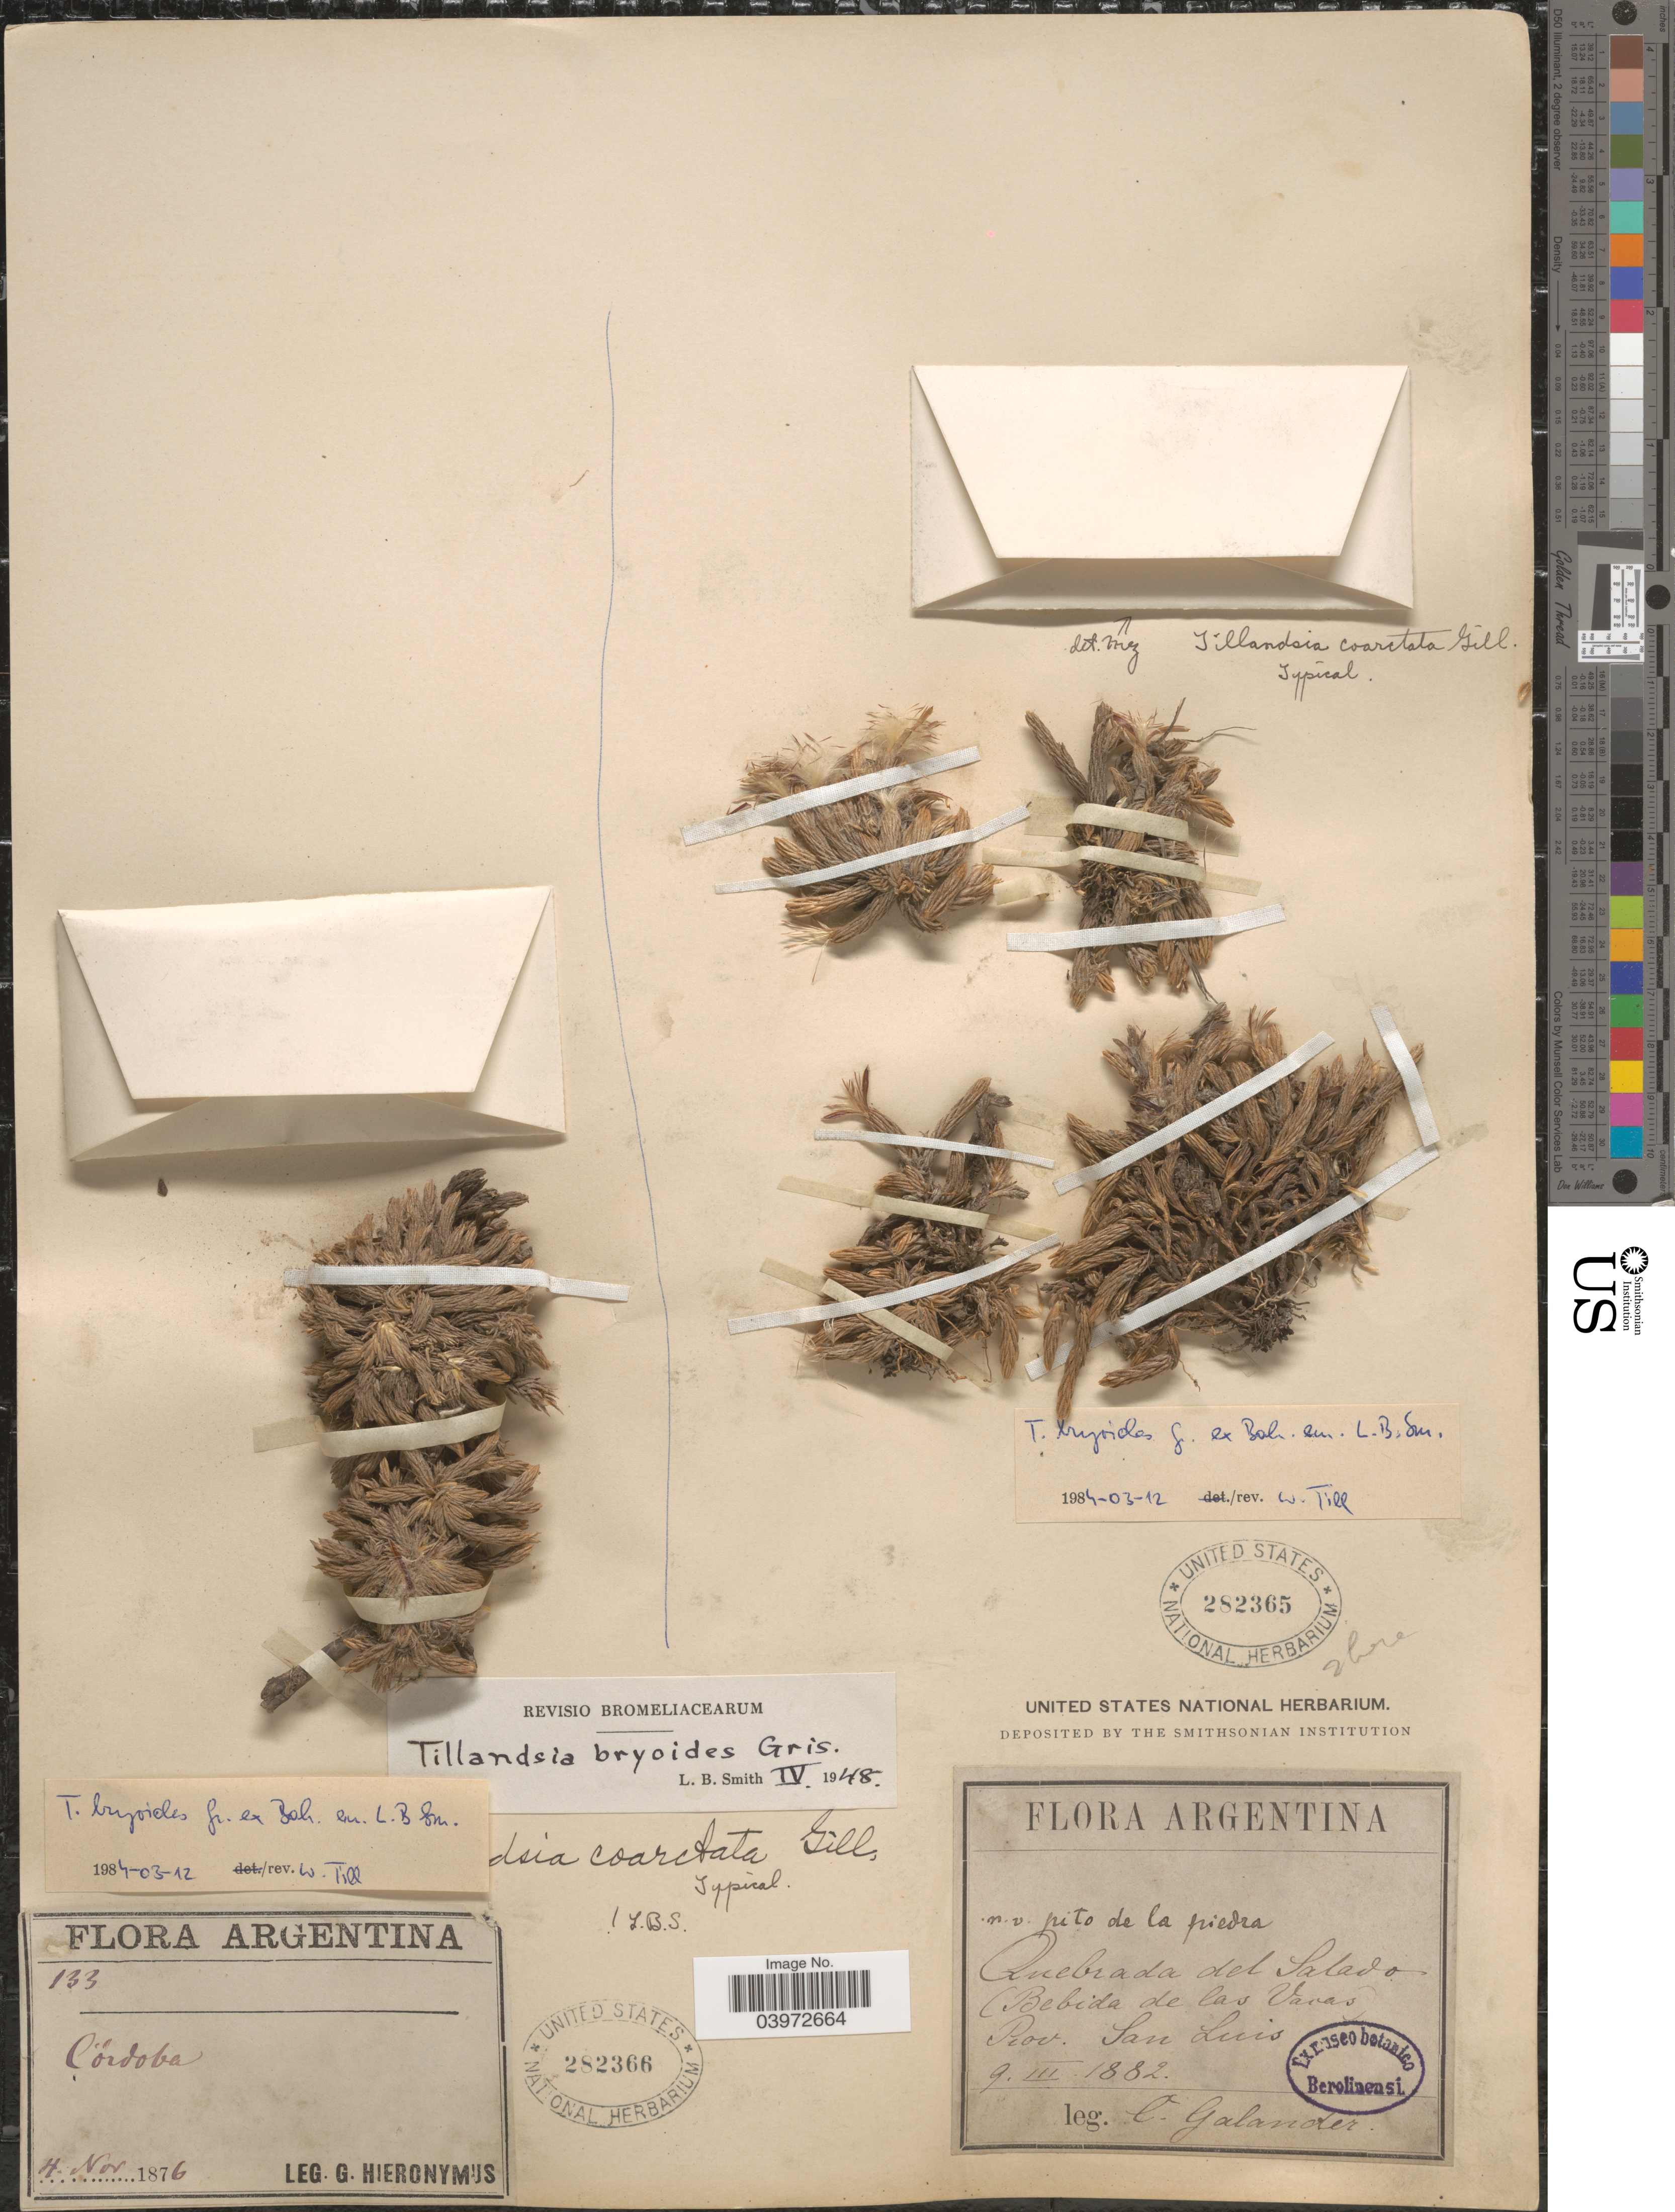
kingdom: Plantae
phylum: Tracheophyta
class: Liliopsida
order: Poales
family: Bromeliaceae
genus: Tillandsia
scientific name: Tillandsia bryoides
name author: Griseb. ex Baker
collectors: C. Galander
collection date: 1882-03-09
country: Argentina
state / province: San Luis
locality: Quebrada del Salado (Bebida de las Vacas).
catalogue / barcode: US 282365-2